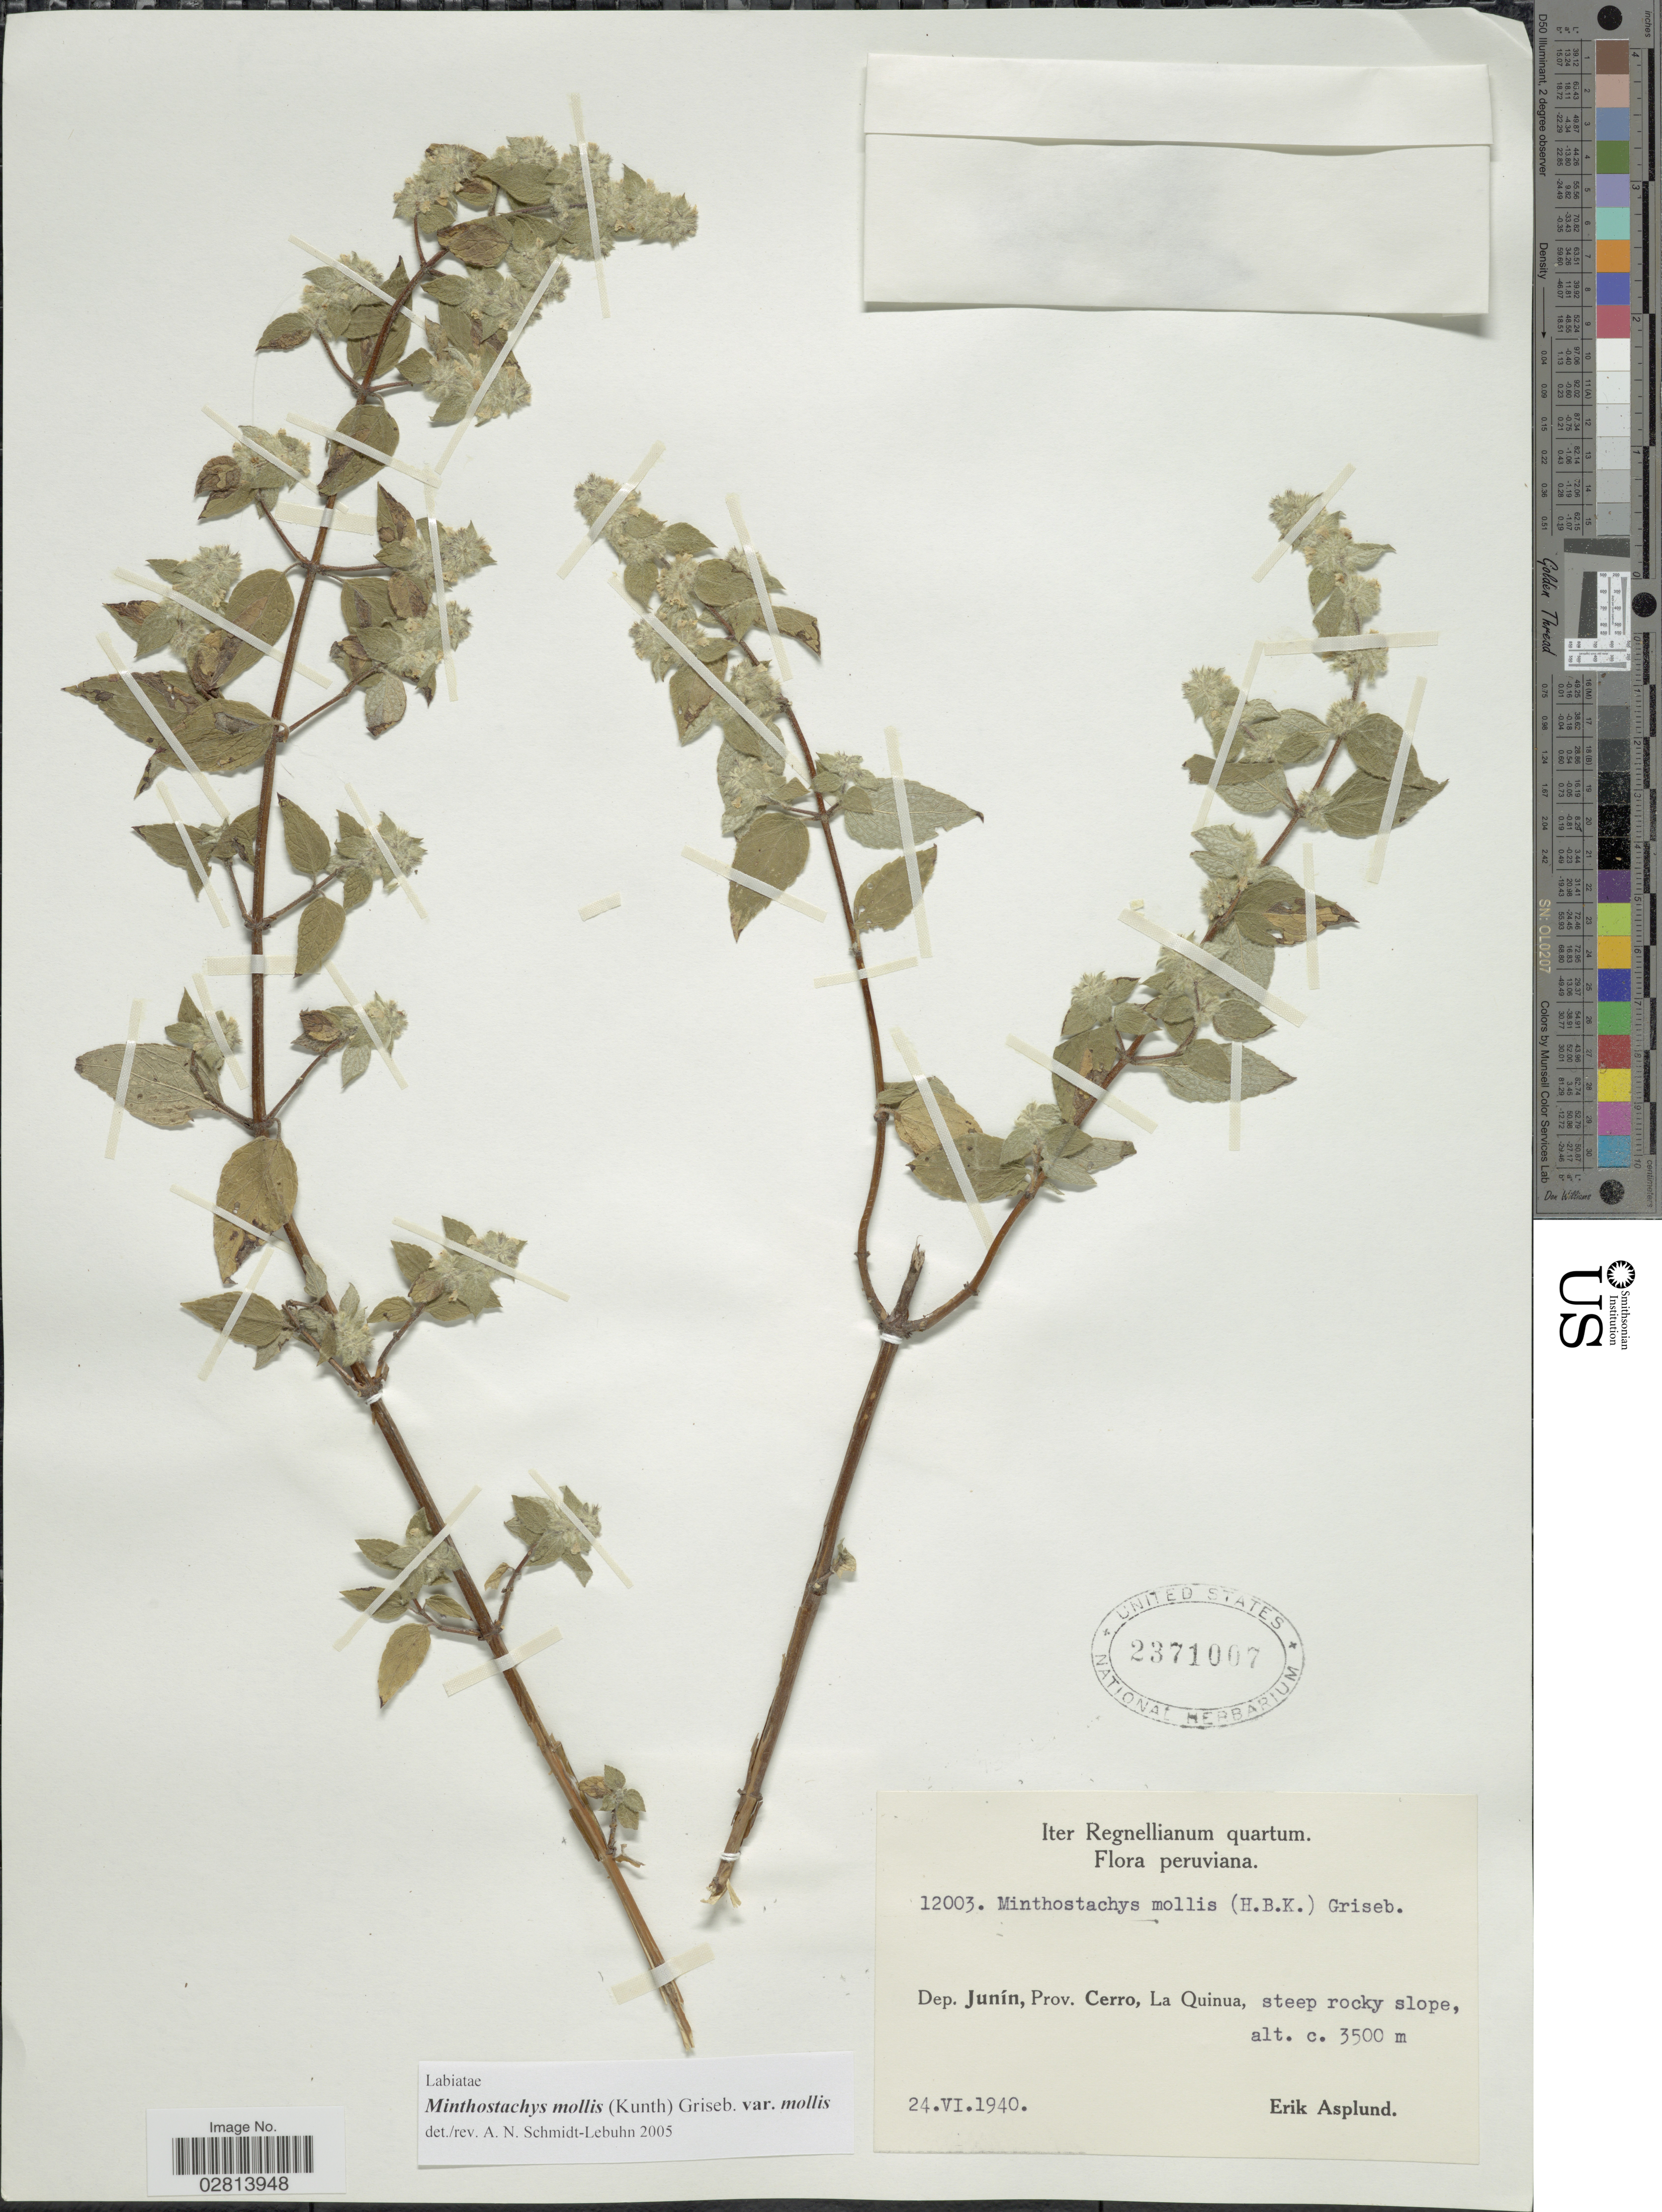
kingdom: Plantae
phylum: Tracheophyta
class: Magnoliopsida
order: Lamiales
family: Lamiaceae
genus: Minthostachys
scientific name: Minthostachys mollis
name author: (Kunth) Griseb.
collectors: E. Asplund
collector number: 12003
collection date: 1940-06-24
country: Peru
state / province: Junín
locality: Dep. Junín, Prov. Cerro, La Quinua, steep rocky slope.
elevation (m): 3500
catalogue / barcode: US 2371007